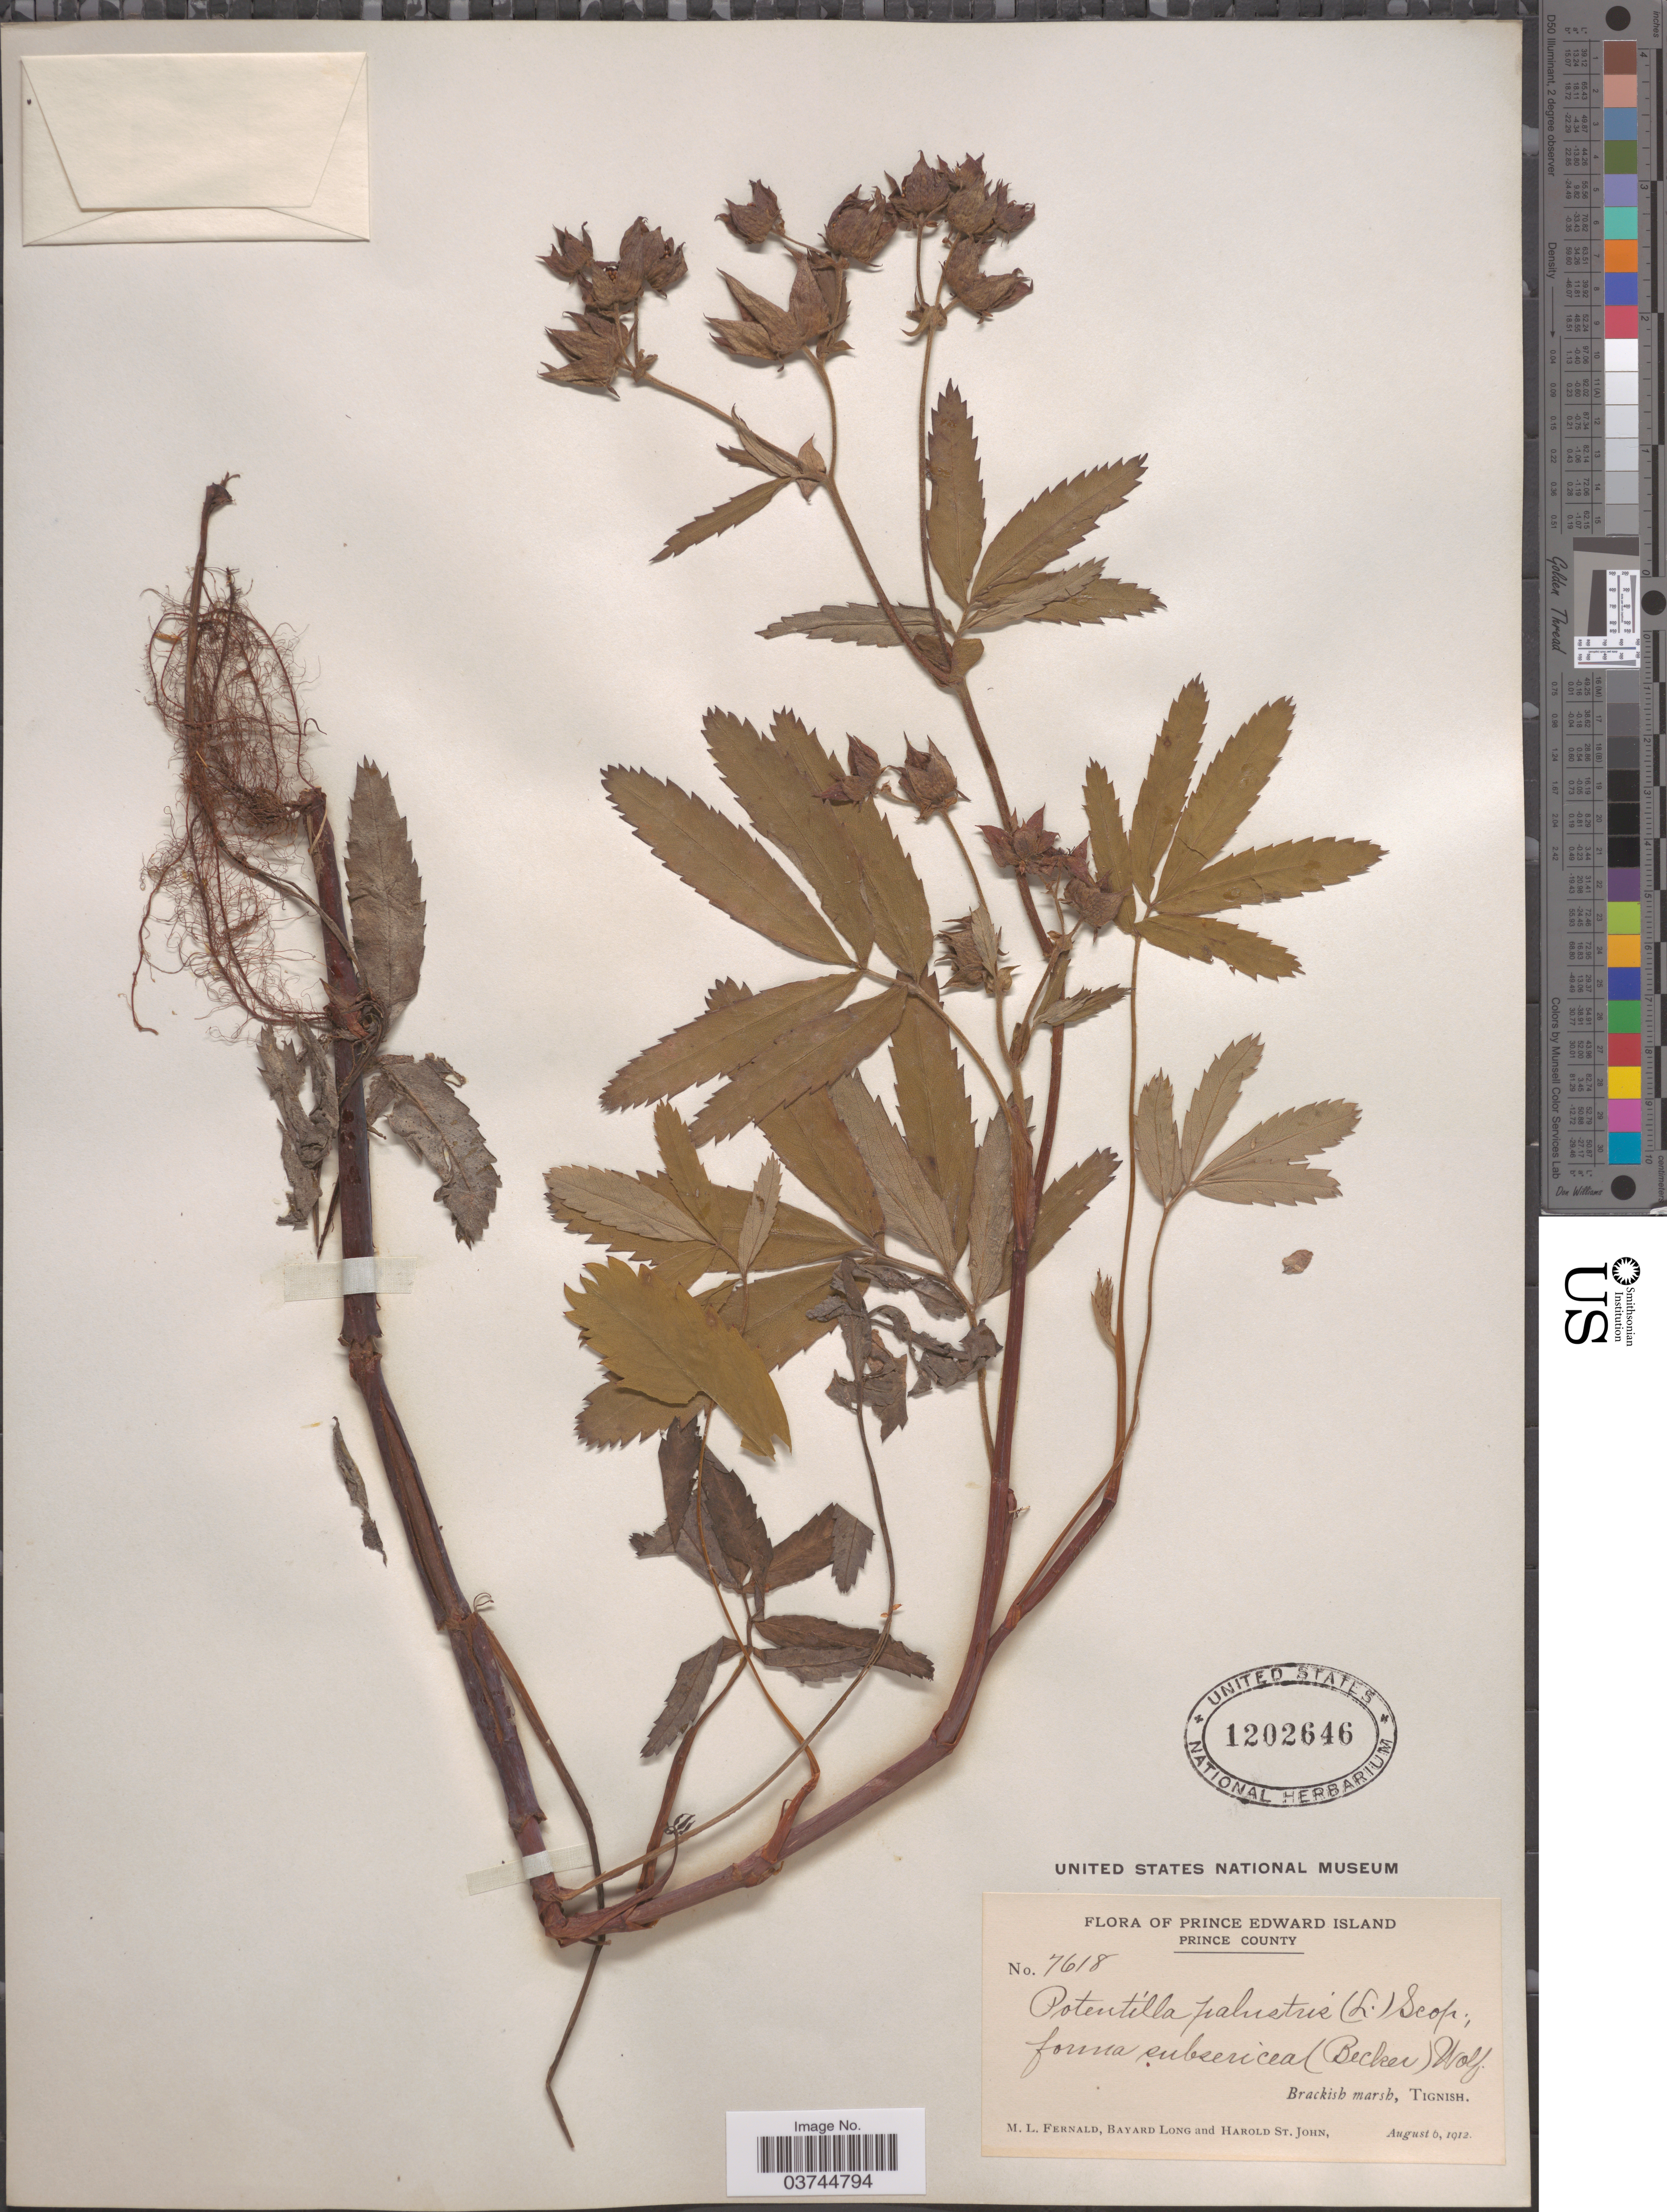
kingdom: Plantae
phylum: Tracheophyta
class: Magnoliopsida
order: Rosales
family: Rosaceae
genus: Comarum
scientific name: Comarum palustre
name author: L.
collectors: M. L. Fernald, B. Long & H. St. John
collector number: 7618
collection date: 1912-08-06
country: Canada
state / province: Prince Edward Island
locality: Prince County. Tignish.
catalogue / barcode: US 1202646